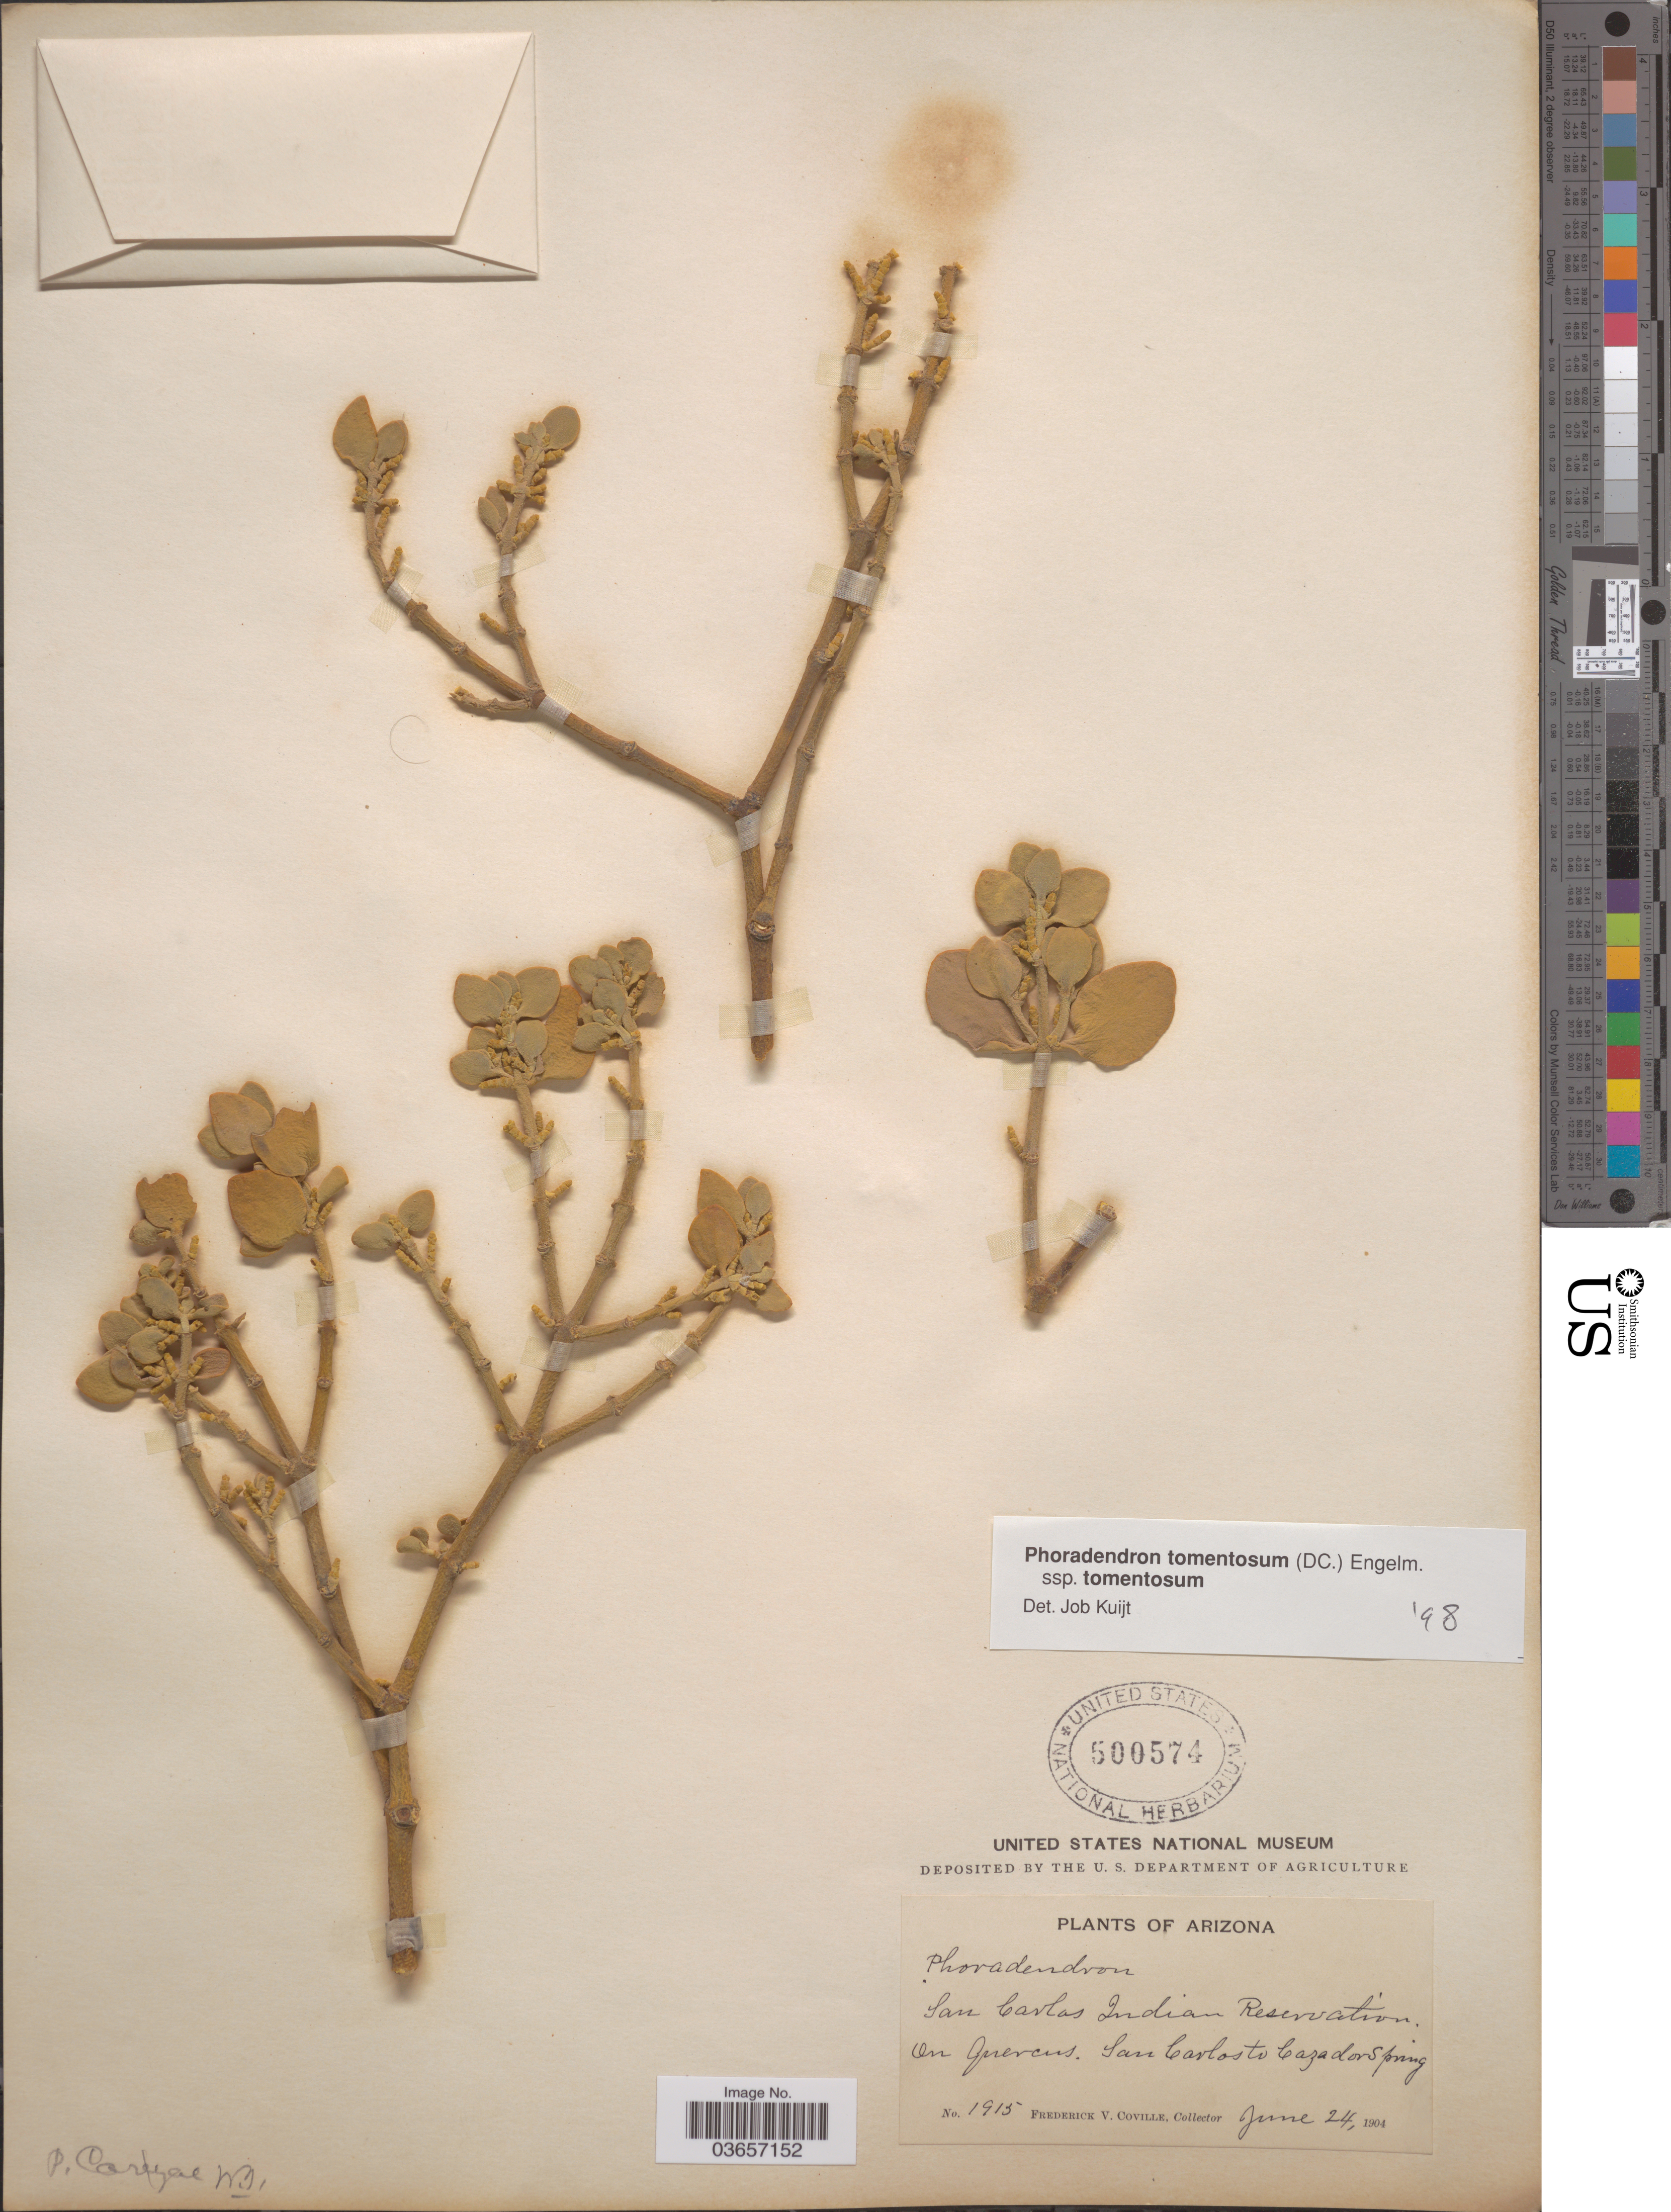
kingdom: Plantae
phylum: Tracheophyta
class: Magnoliopsida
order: Santalales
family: Viscaceae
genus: Phoradendron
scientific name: Phoradendron tomentosum subsp. tomentosum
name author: DC.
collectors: F. V. Coville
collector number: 1915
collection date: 1904-06-24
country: United States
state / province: Arizona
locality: San Carlos Indian Reservation. San Carlos to Cazador Spring.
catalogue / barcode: US 500574